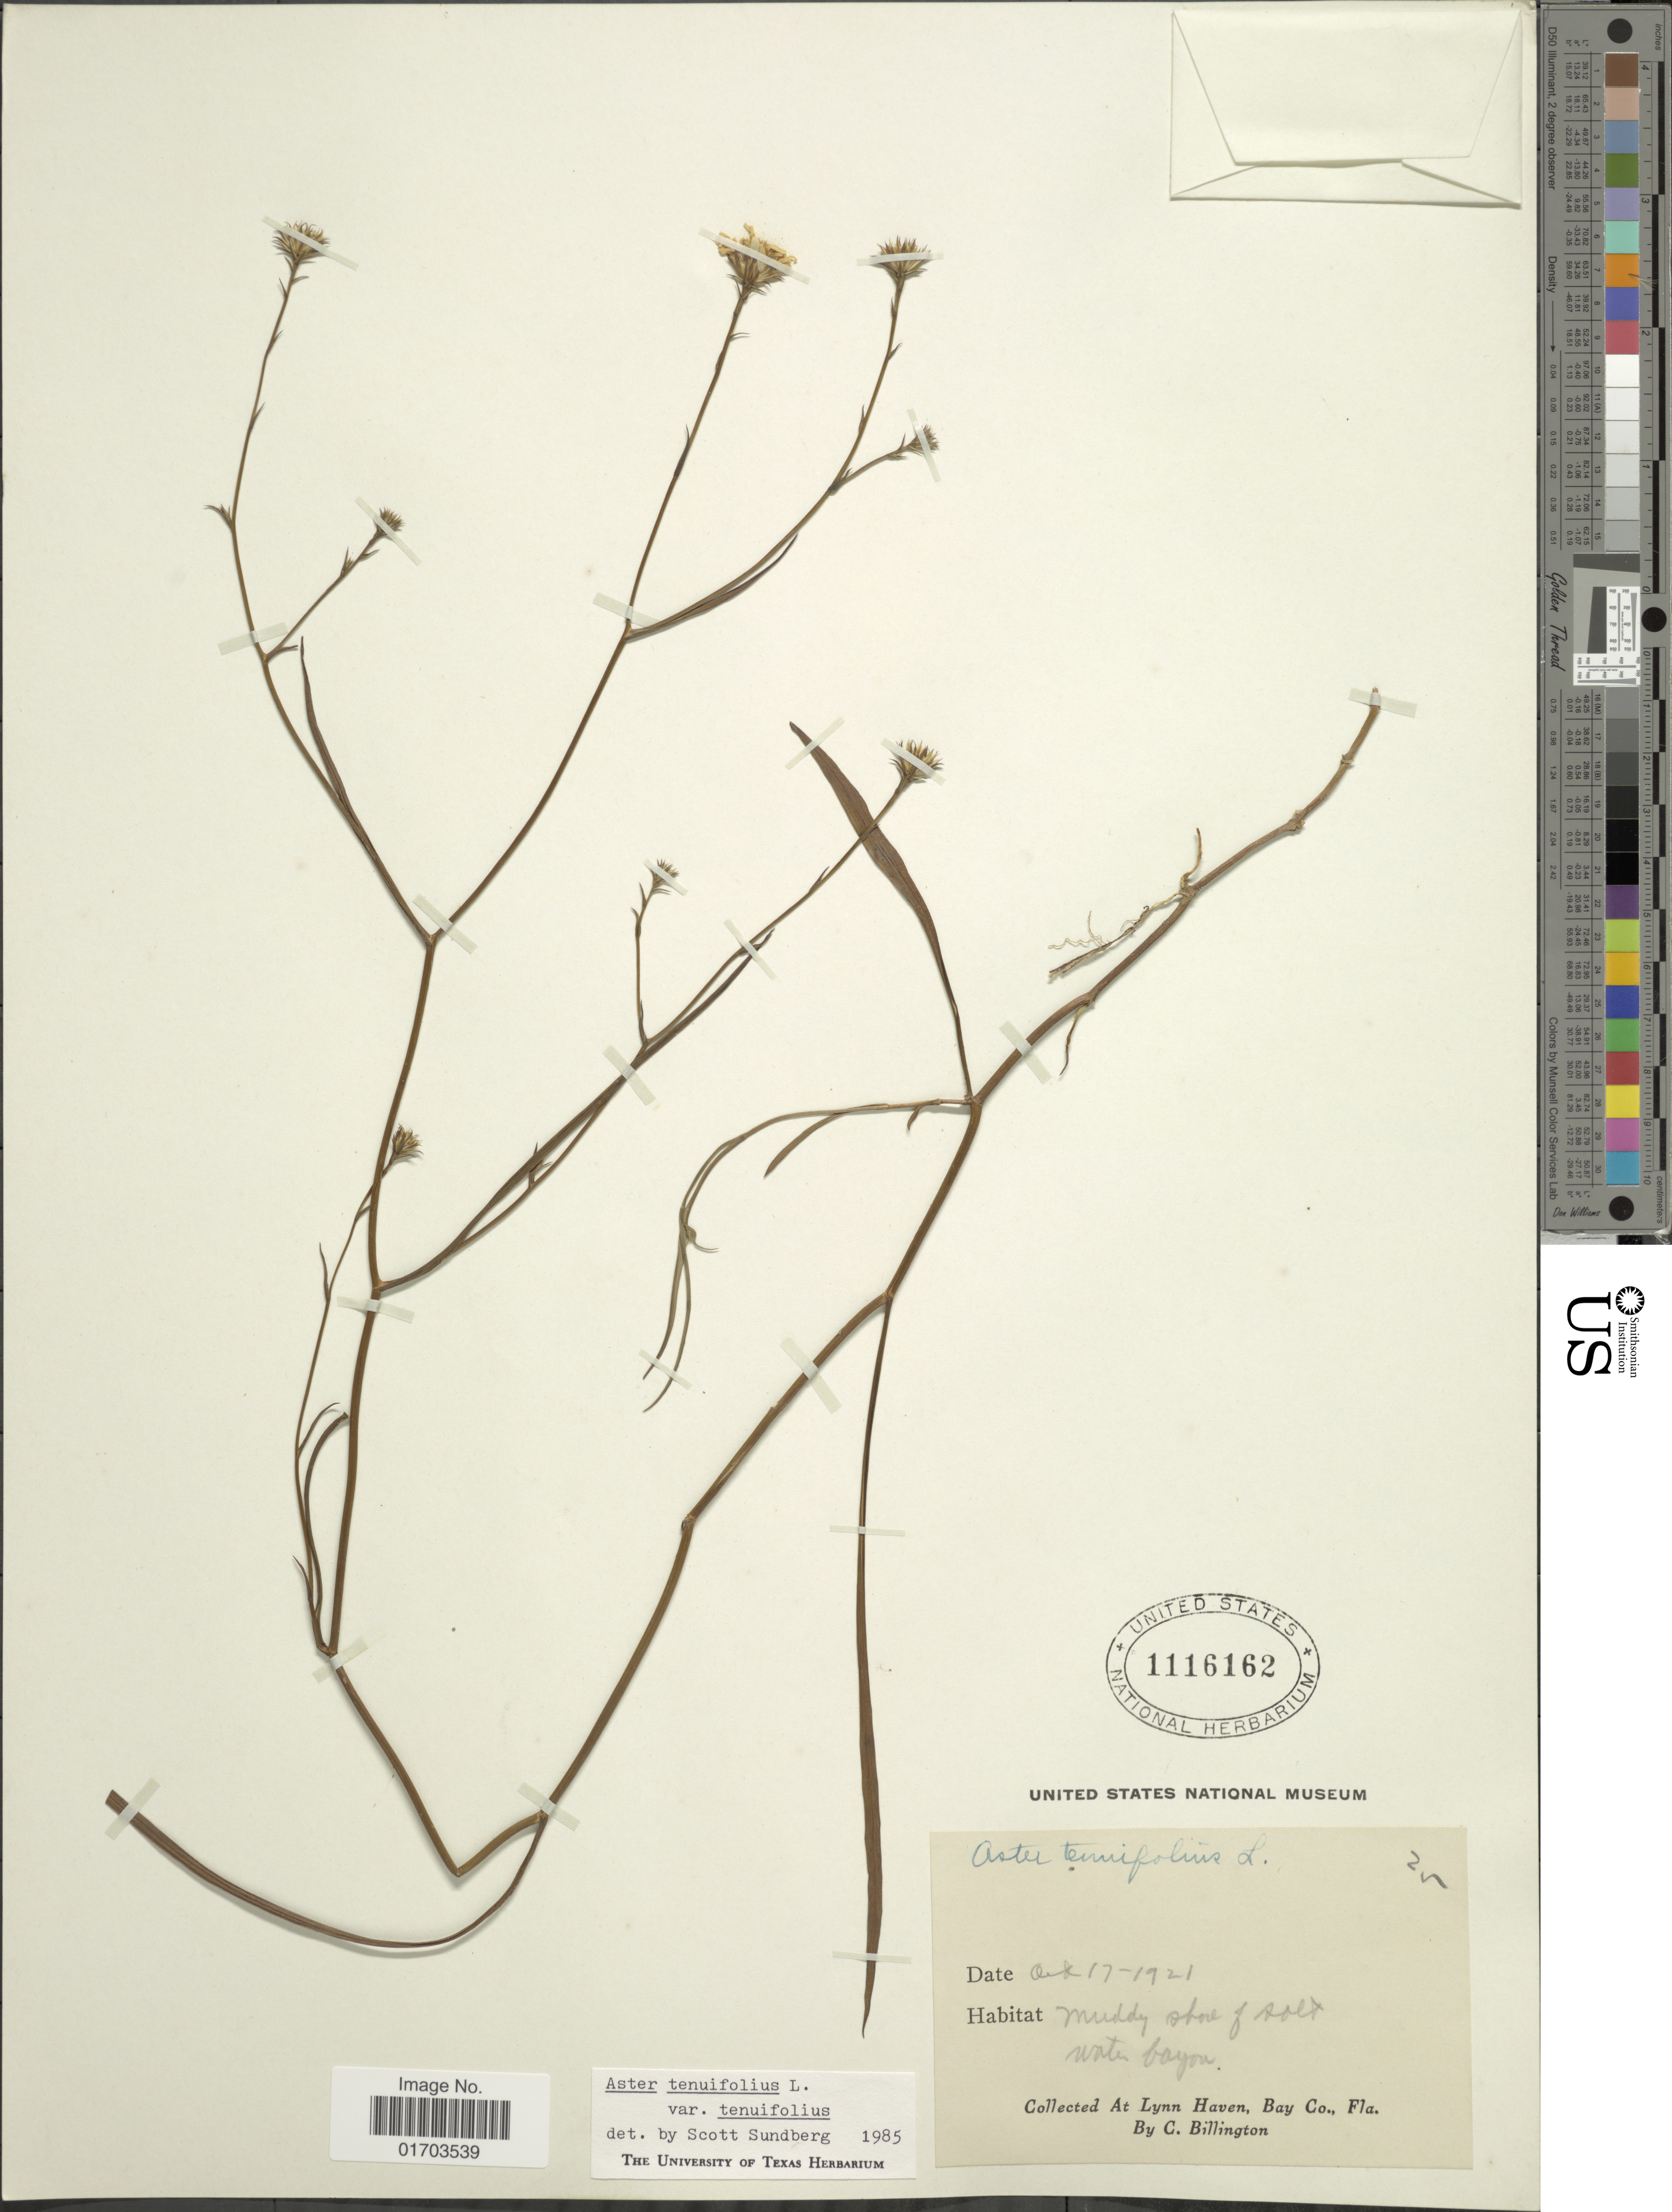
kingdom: Plantae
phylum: Tracheophyta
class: Magnoliopsida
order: Asterales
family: Asteraceae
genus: Symphyotrichum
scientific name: Symphyotrichum tenuifolium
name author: (L.) G.L. Nesom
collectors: C. Billington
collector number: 25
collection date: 1921-10-17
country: United States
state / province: Florida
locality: At Lynn Haven, Bay Co., muddy shore of salt water bayou.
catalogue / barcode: US 1116162